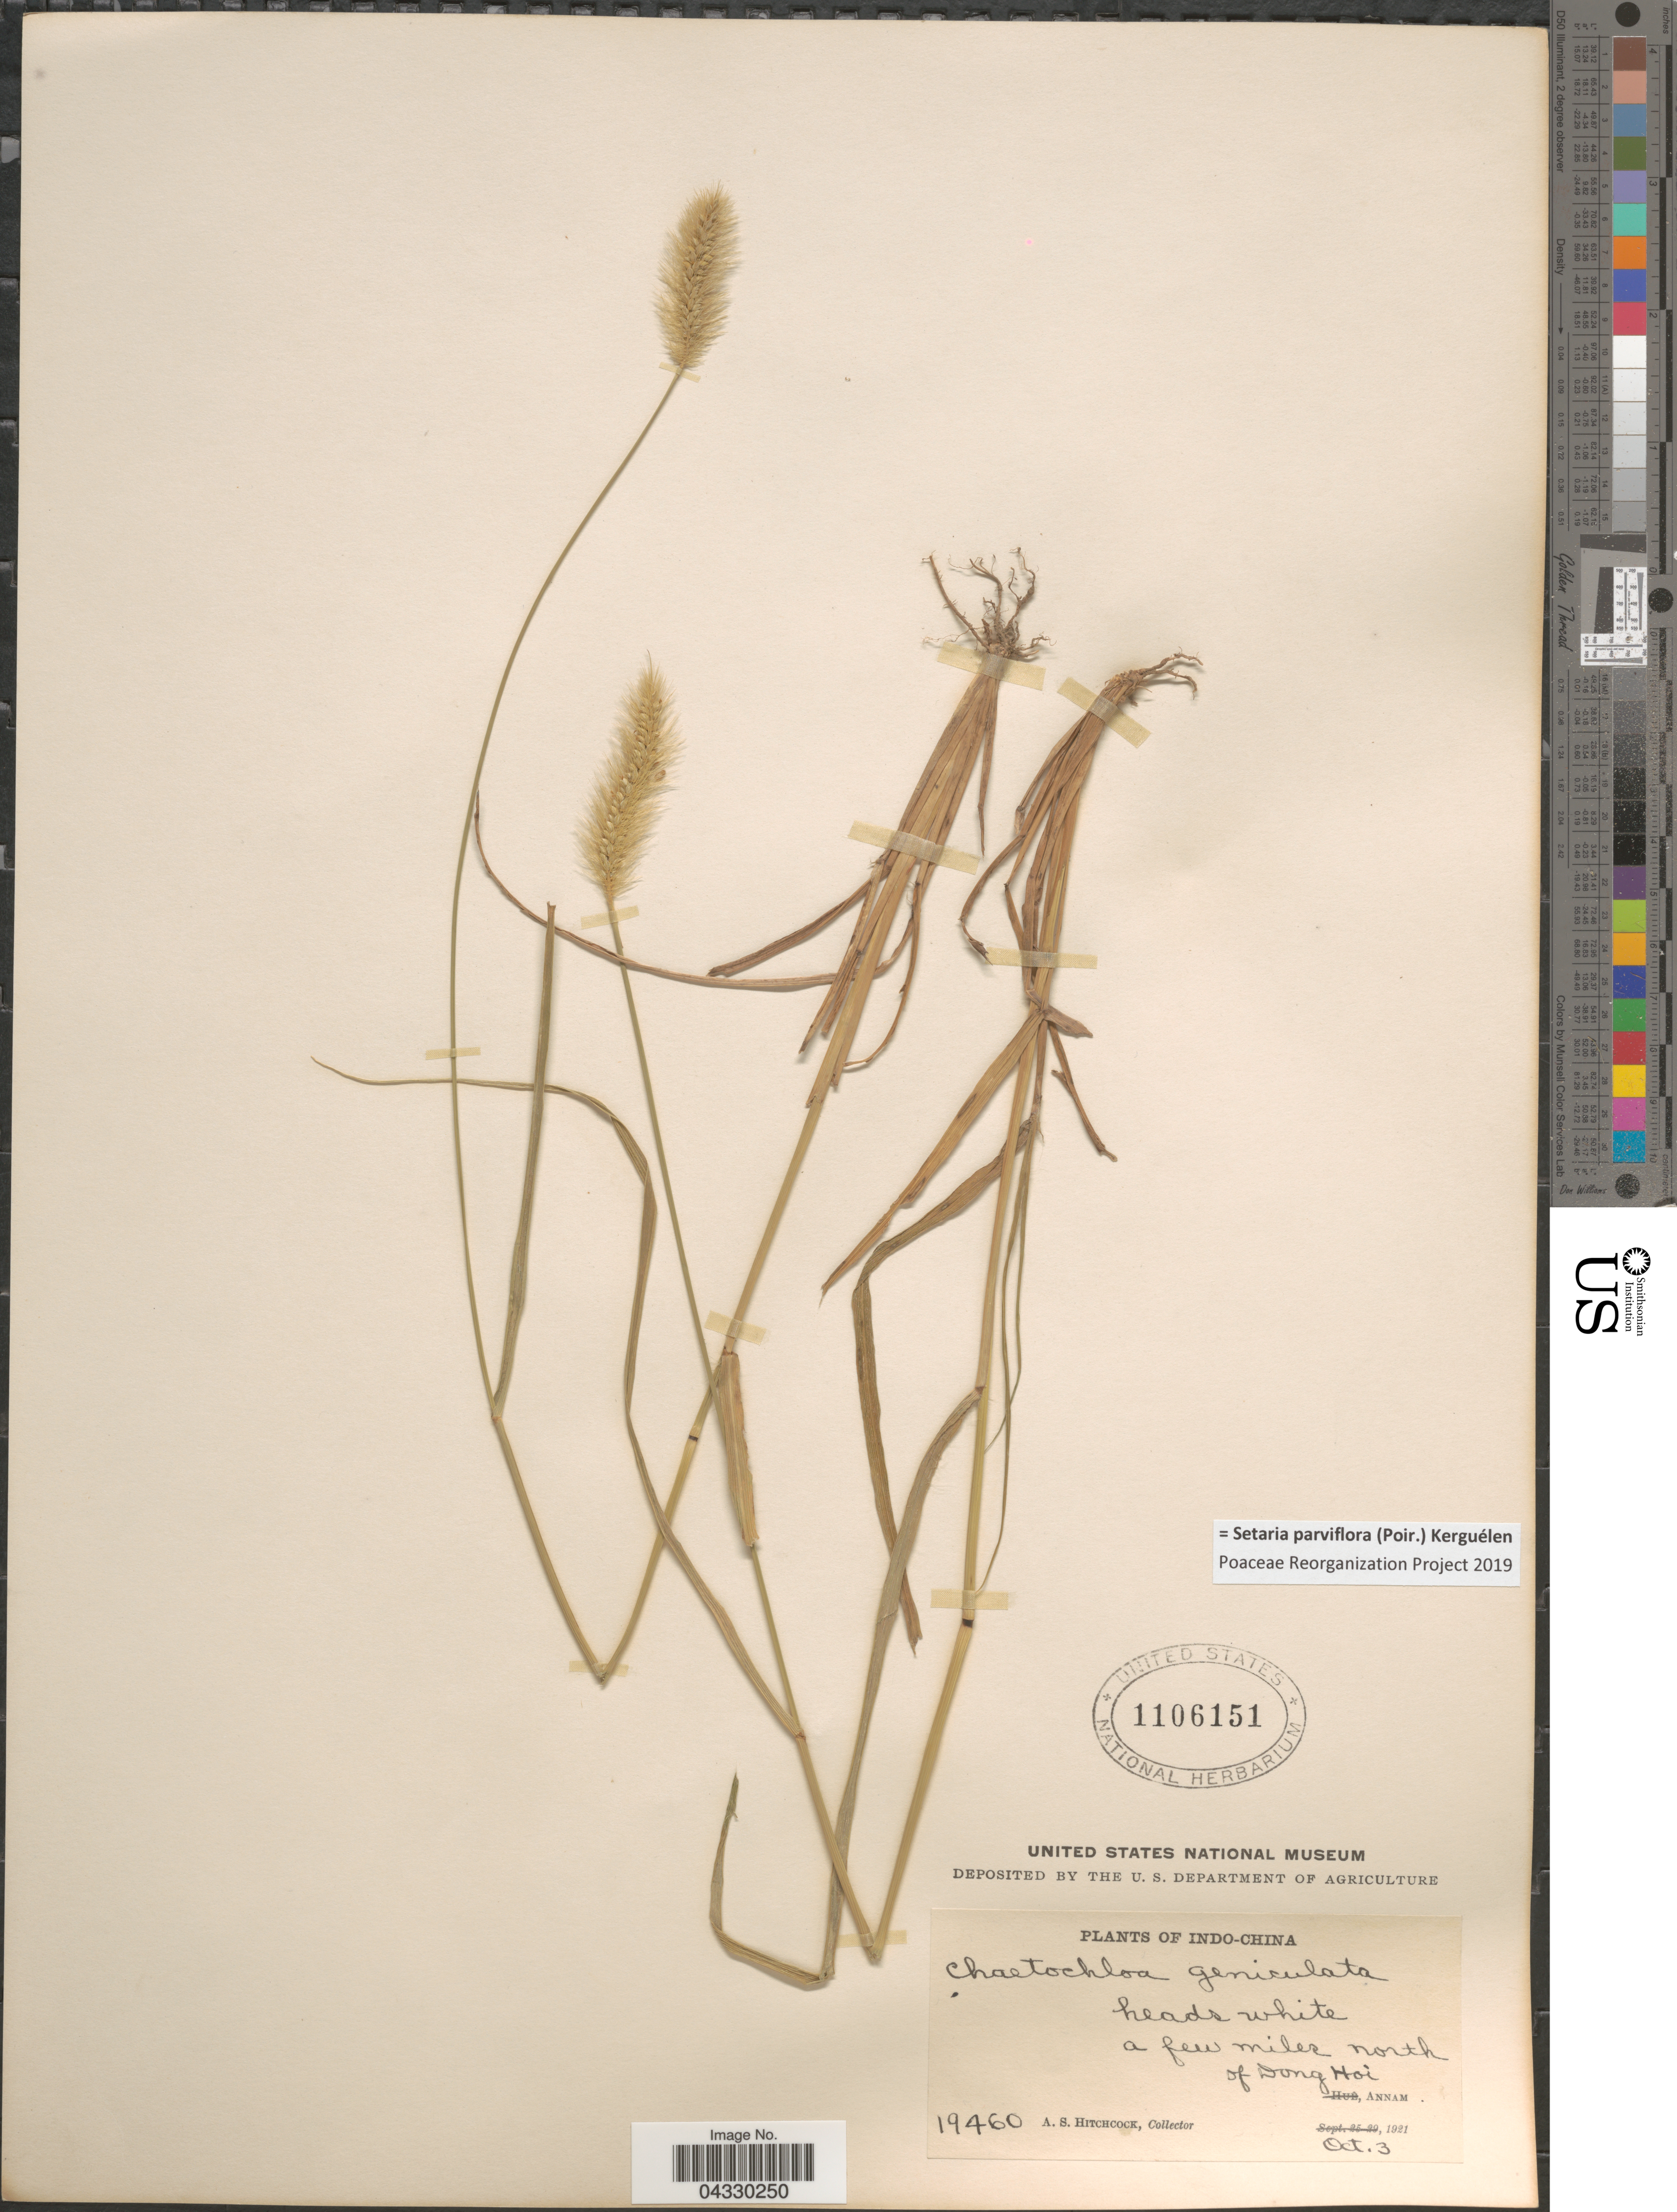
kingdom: Plantae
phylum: Tracheophyta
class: Liliopsida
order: Poales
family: Poaceae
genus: Setaria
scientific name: Setaria parviflora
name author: (Poir.) Kerguélen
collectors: A. S. Hitchcock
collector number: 19460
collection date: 1921-10-03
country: Vietnam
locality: Indo-China. A few miles north of Dong Hoi. Annam.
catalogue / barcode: US 1106151